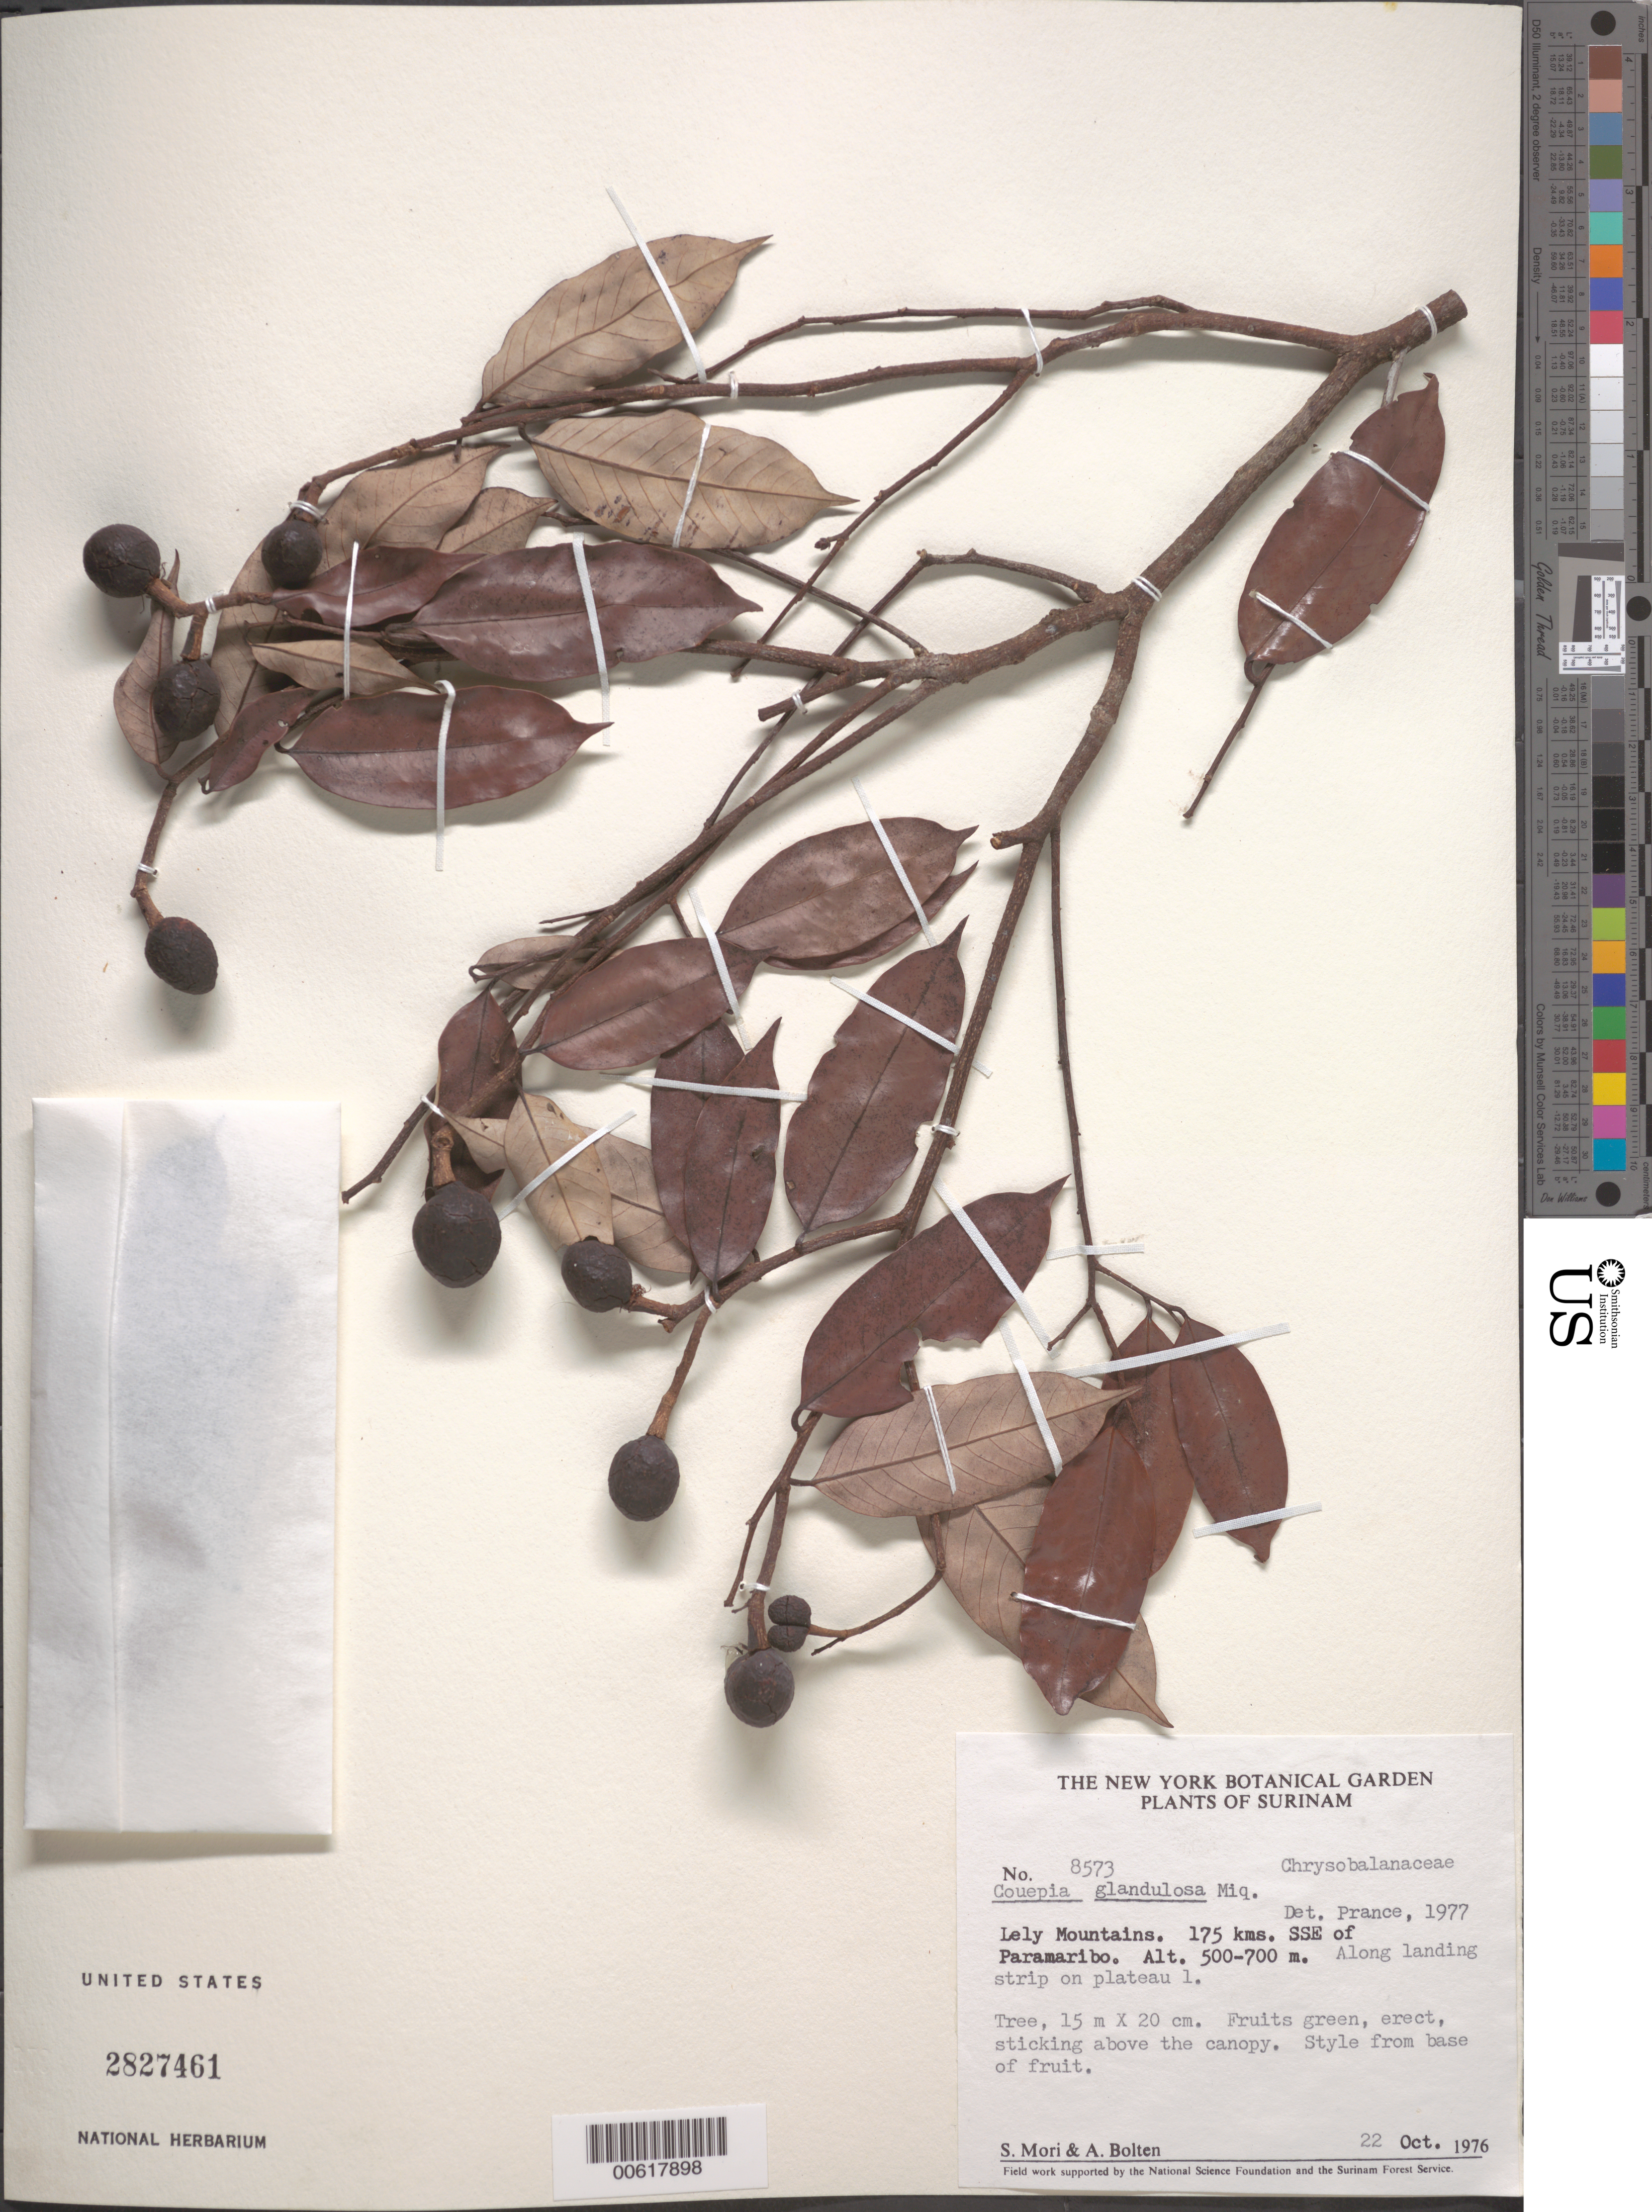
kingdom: Plantae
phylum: Tracheophyta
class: Magnoliopsida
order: Malpighiales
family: Chrysobalanaceae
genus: Couepia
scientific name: Couepia glandulosa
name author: Miq.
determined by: Prance, G. T.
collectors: S. Mori & A. Bolten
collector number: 8573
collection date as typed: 22-Oct-76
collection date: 1976-10-22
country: Suriname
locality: Lely Mts., 175 km SSE of Paramaribo, along landing strip on plateau 1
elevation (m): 500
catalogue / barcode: US 2827461